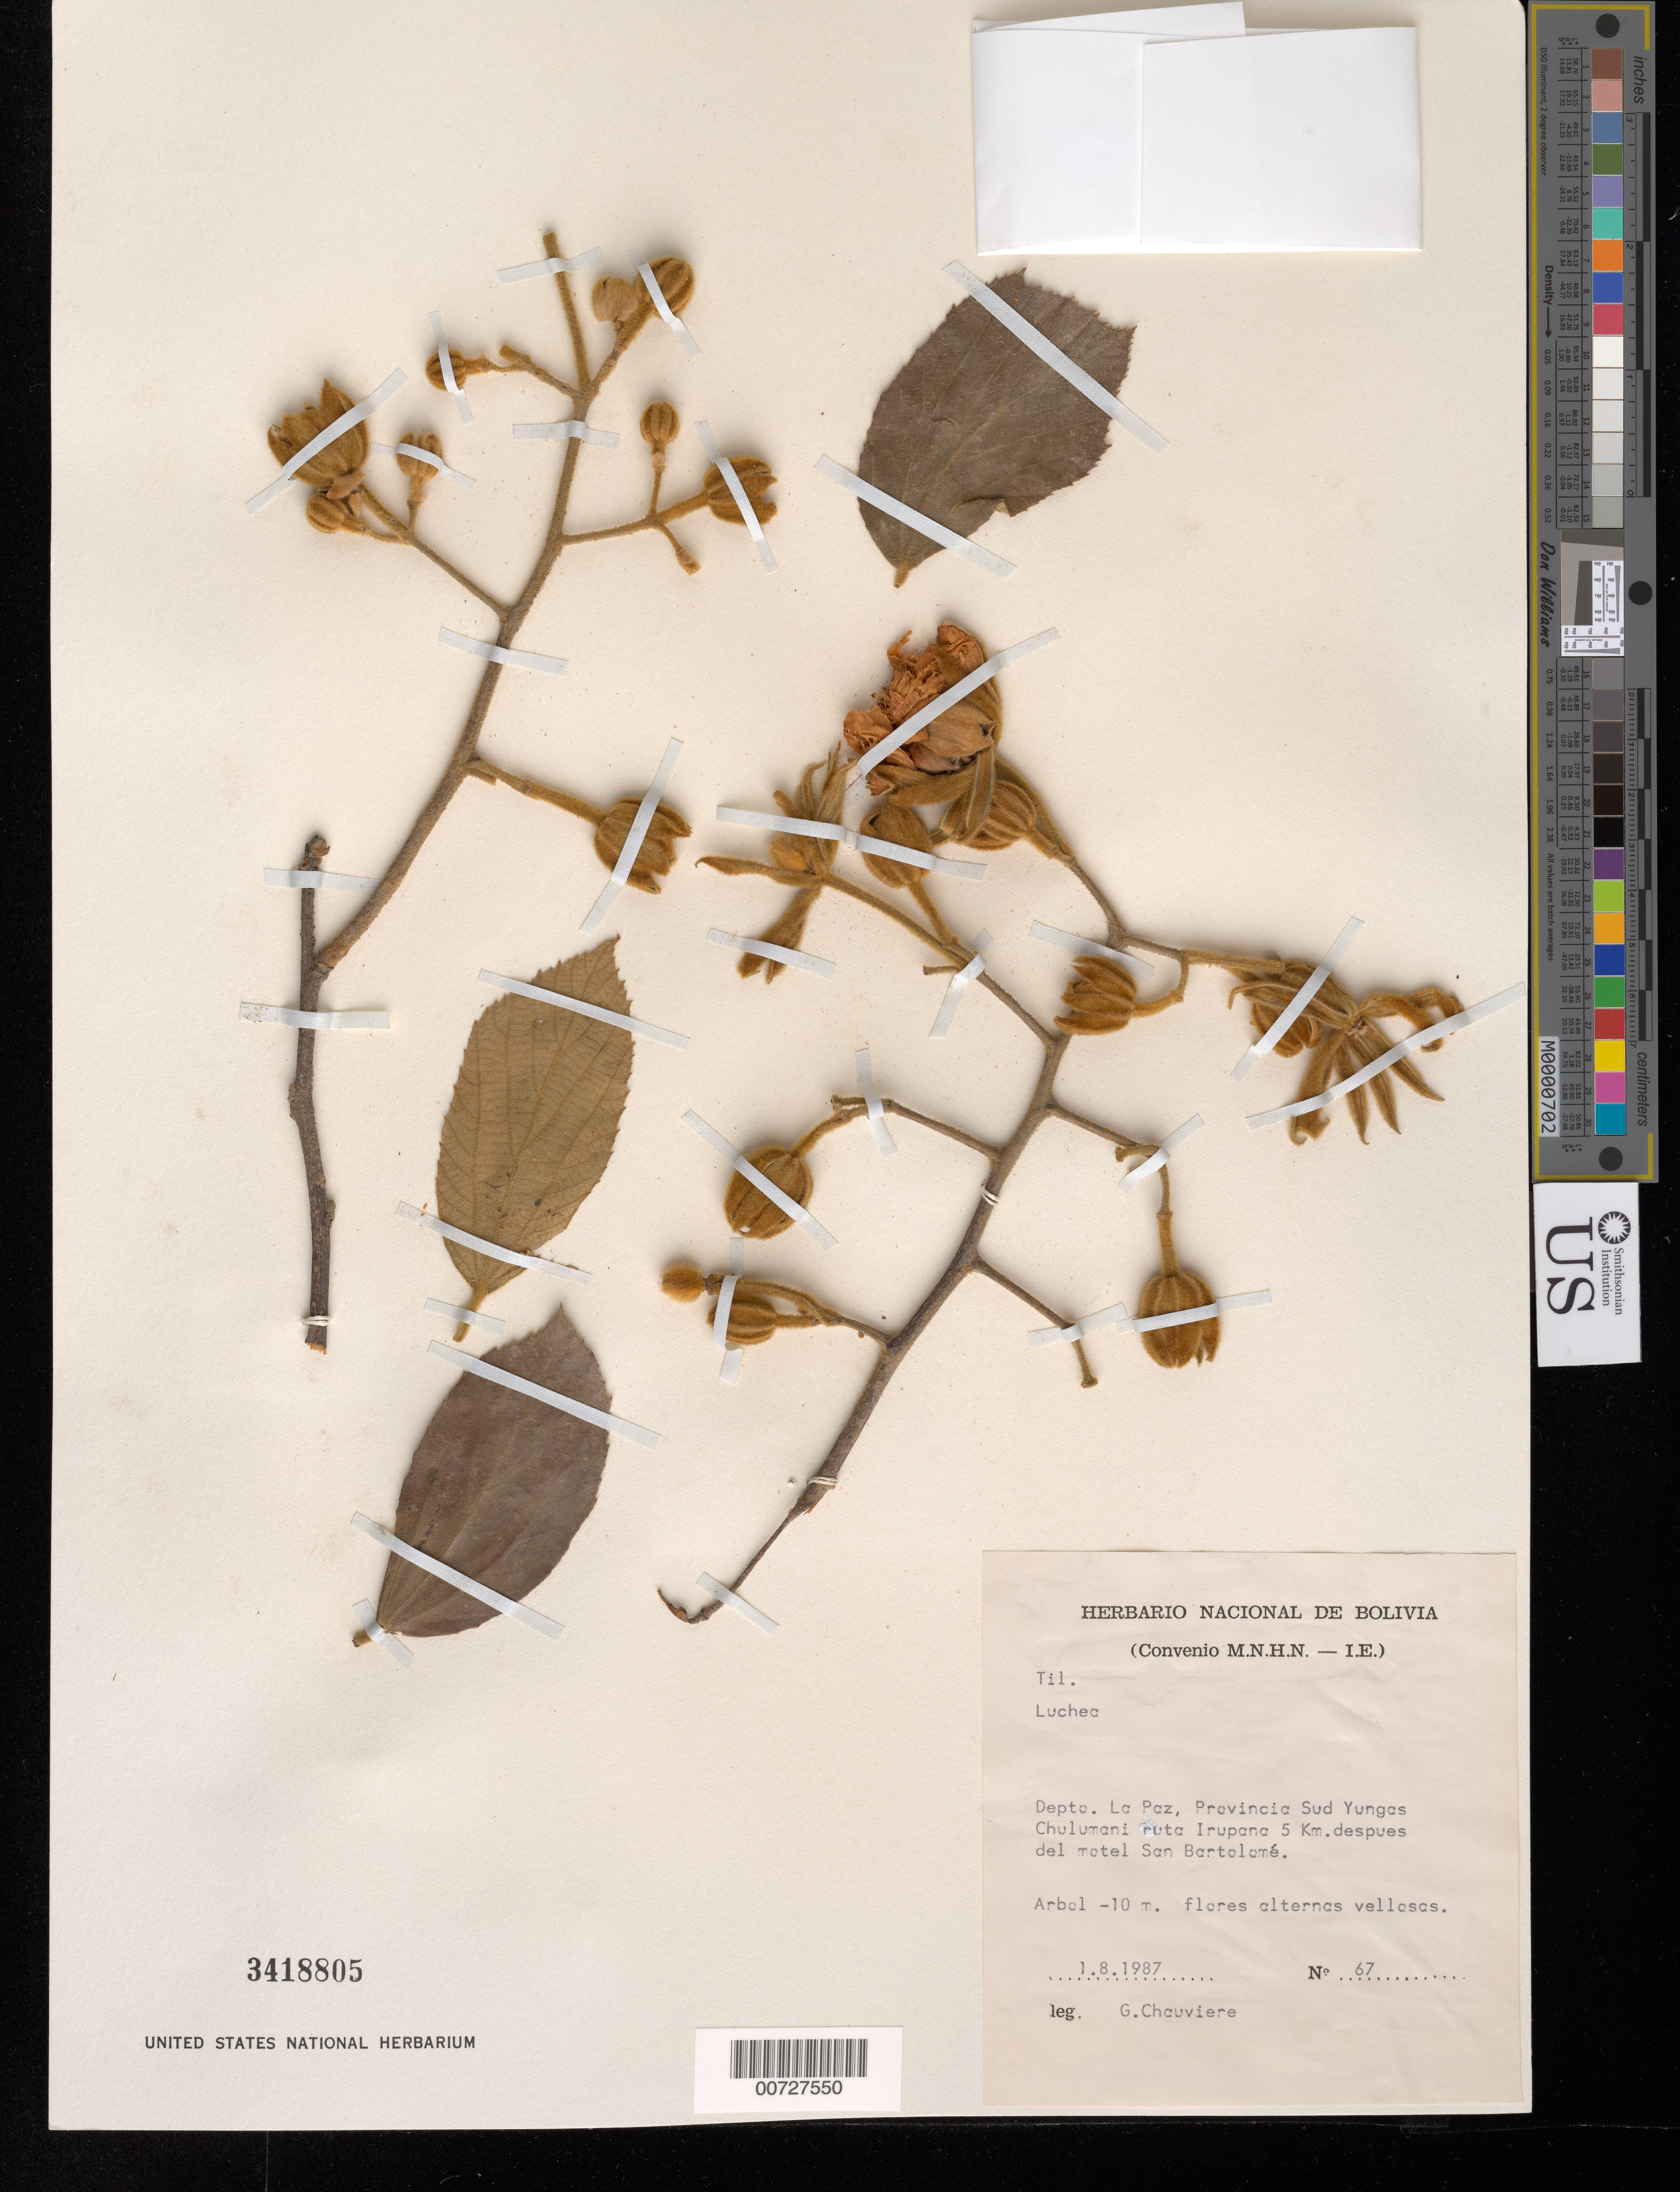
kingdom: Plantae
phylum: Tracheophyta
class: Magnoliopsida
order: Malvales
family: Malvaceae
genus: Luehea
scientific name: Luehea sp.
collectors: G. Chauviere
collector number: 67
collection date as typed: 01 Aug 1987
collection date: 1987-08-01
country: Bolivia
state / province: La Paz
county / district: Sud Yungas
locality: Chulumani ruta Irupana 5 km. Despues del motel San Bartolomé.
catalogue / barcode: US 3418805